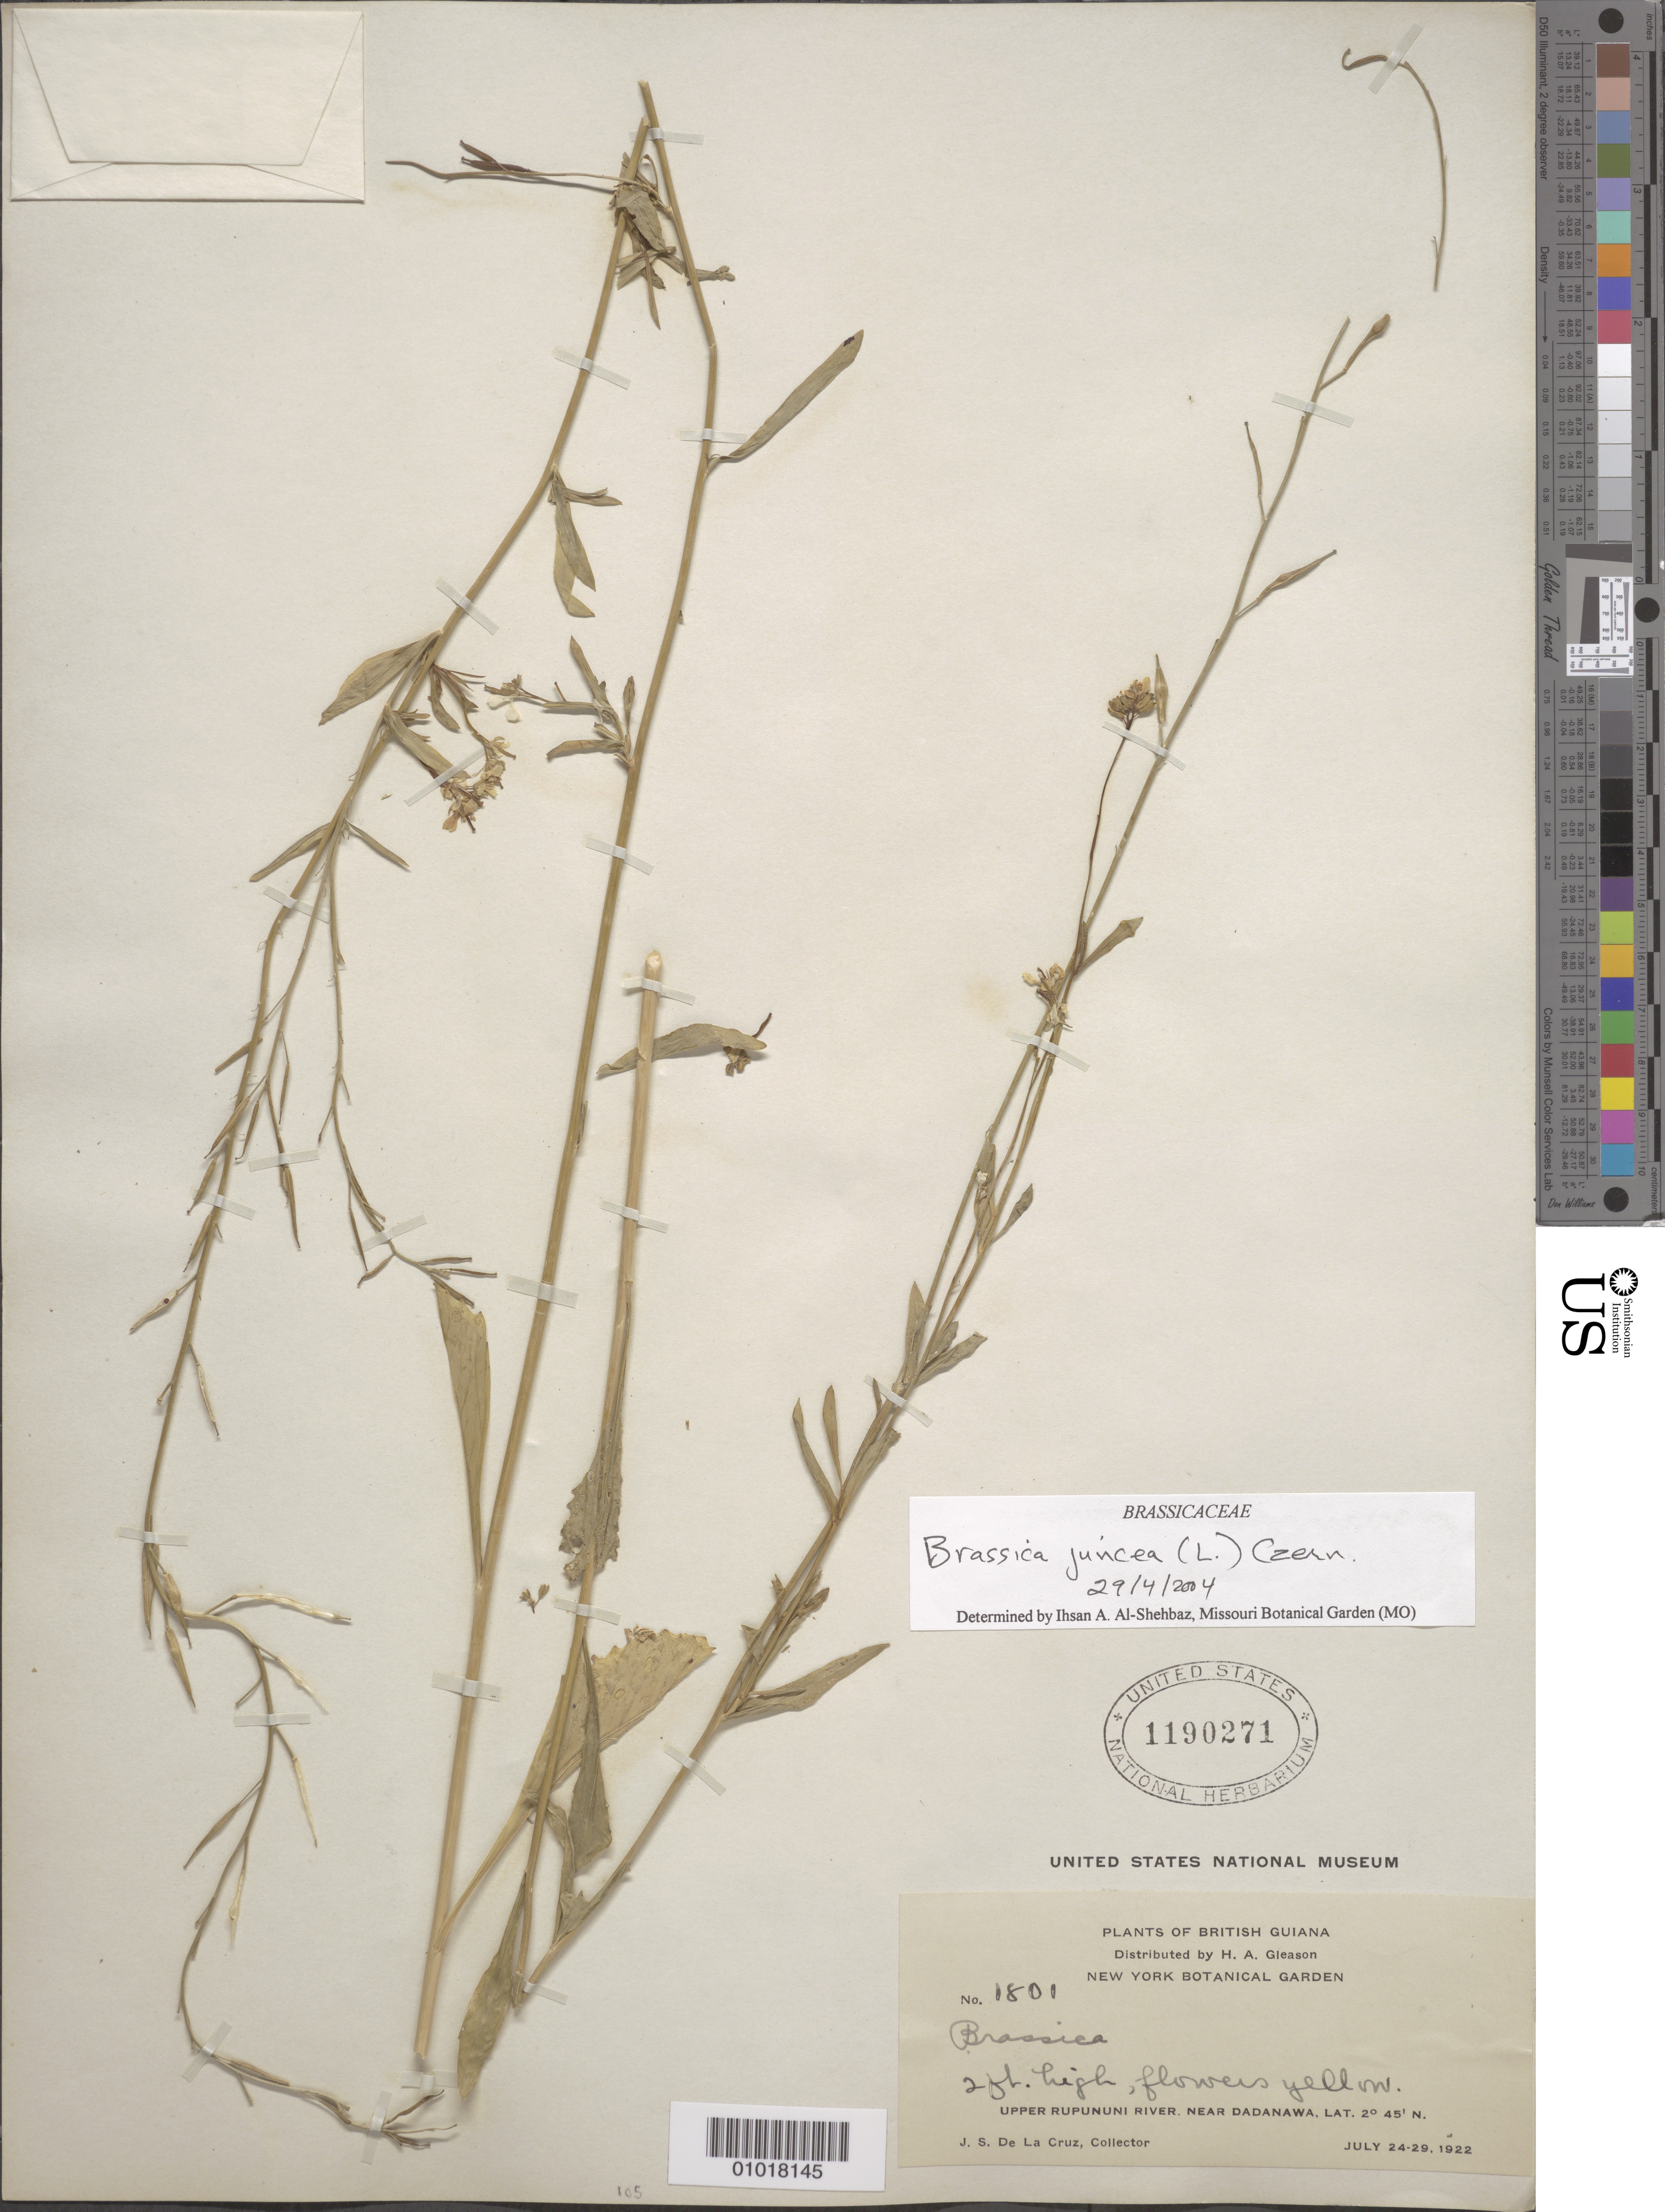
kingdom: Plantae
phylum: Tracheophyta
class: Magnoliopsida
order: Brassicales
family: Brassicaceae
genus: Brassica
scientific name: Brassica juncea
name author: (L.) Czern.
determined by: Al-Shehbaz, I. A., (MO), Missouri Botanical Garden (UNITED STATES)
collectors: J. S. de la Cruz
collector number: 1801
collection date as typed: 24-Jul-22 to 29-Jul-22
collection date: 1922-07-24/1922-07-29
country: Guyana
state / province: U. Takutu-U. Essequibo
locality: Dadanawa, near, upper Rupununi R.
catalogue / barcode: US 1190271